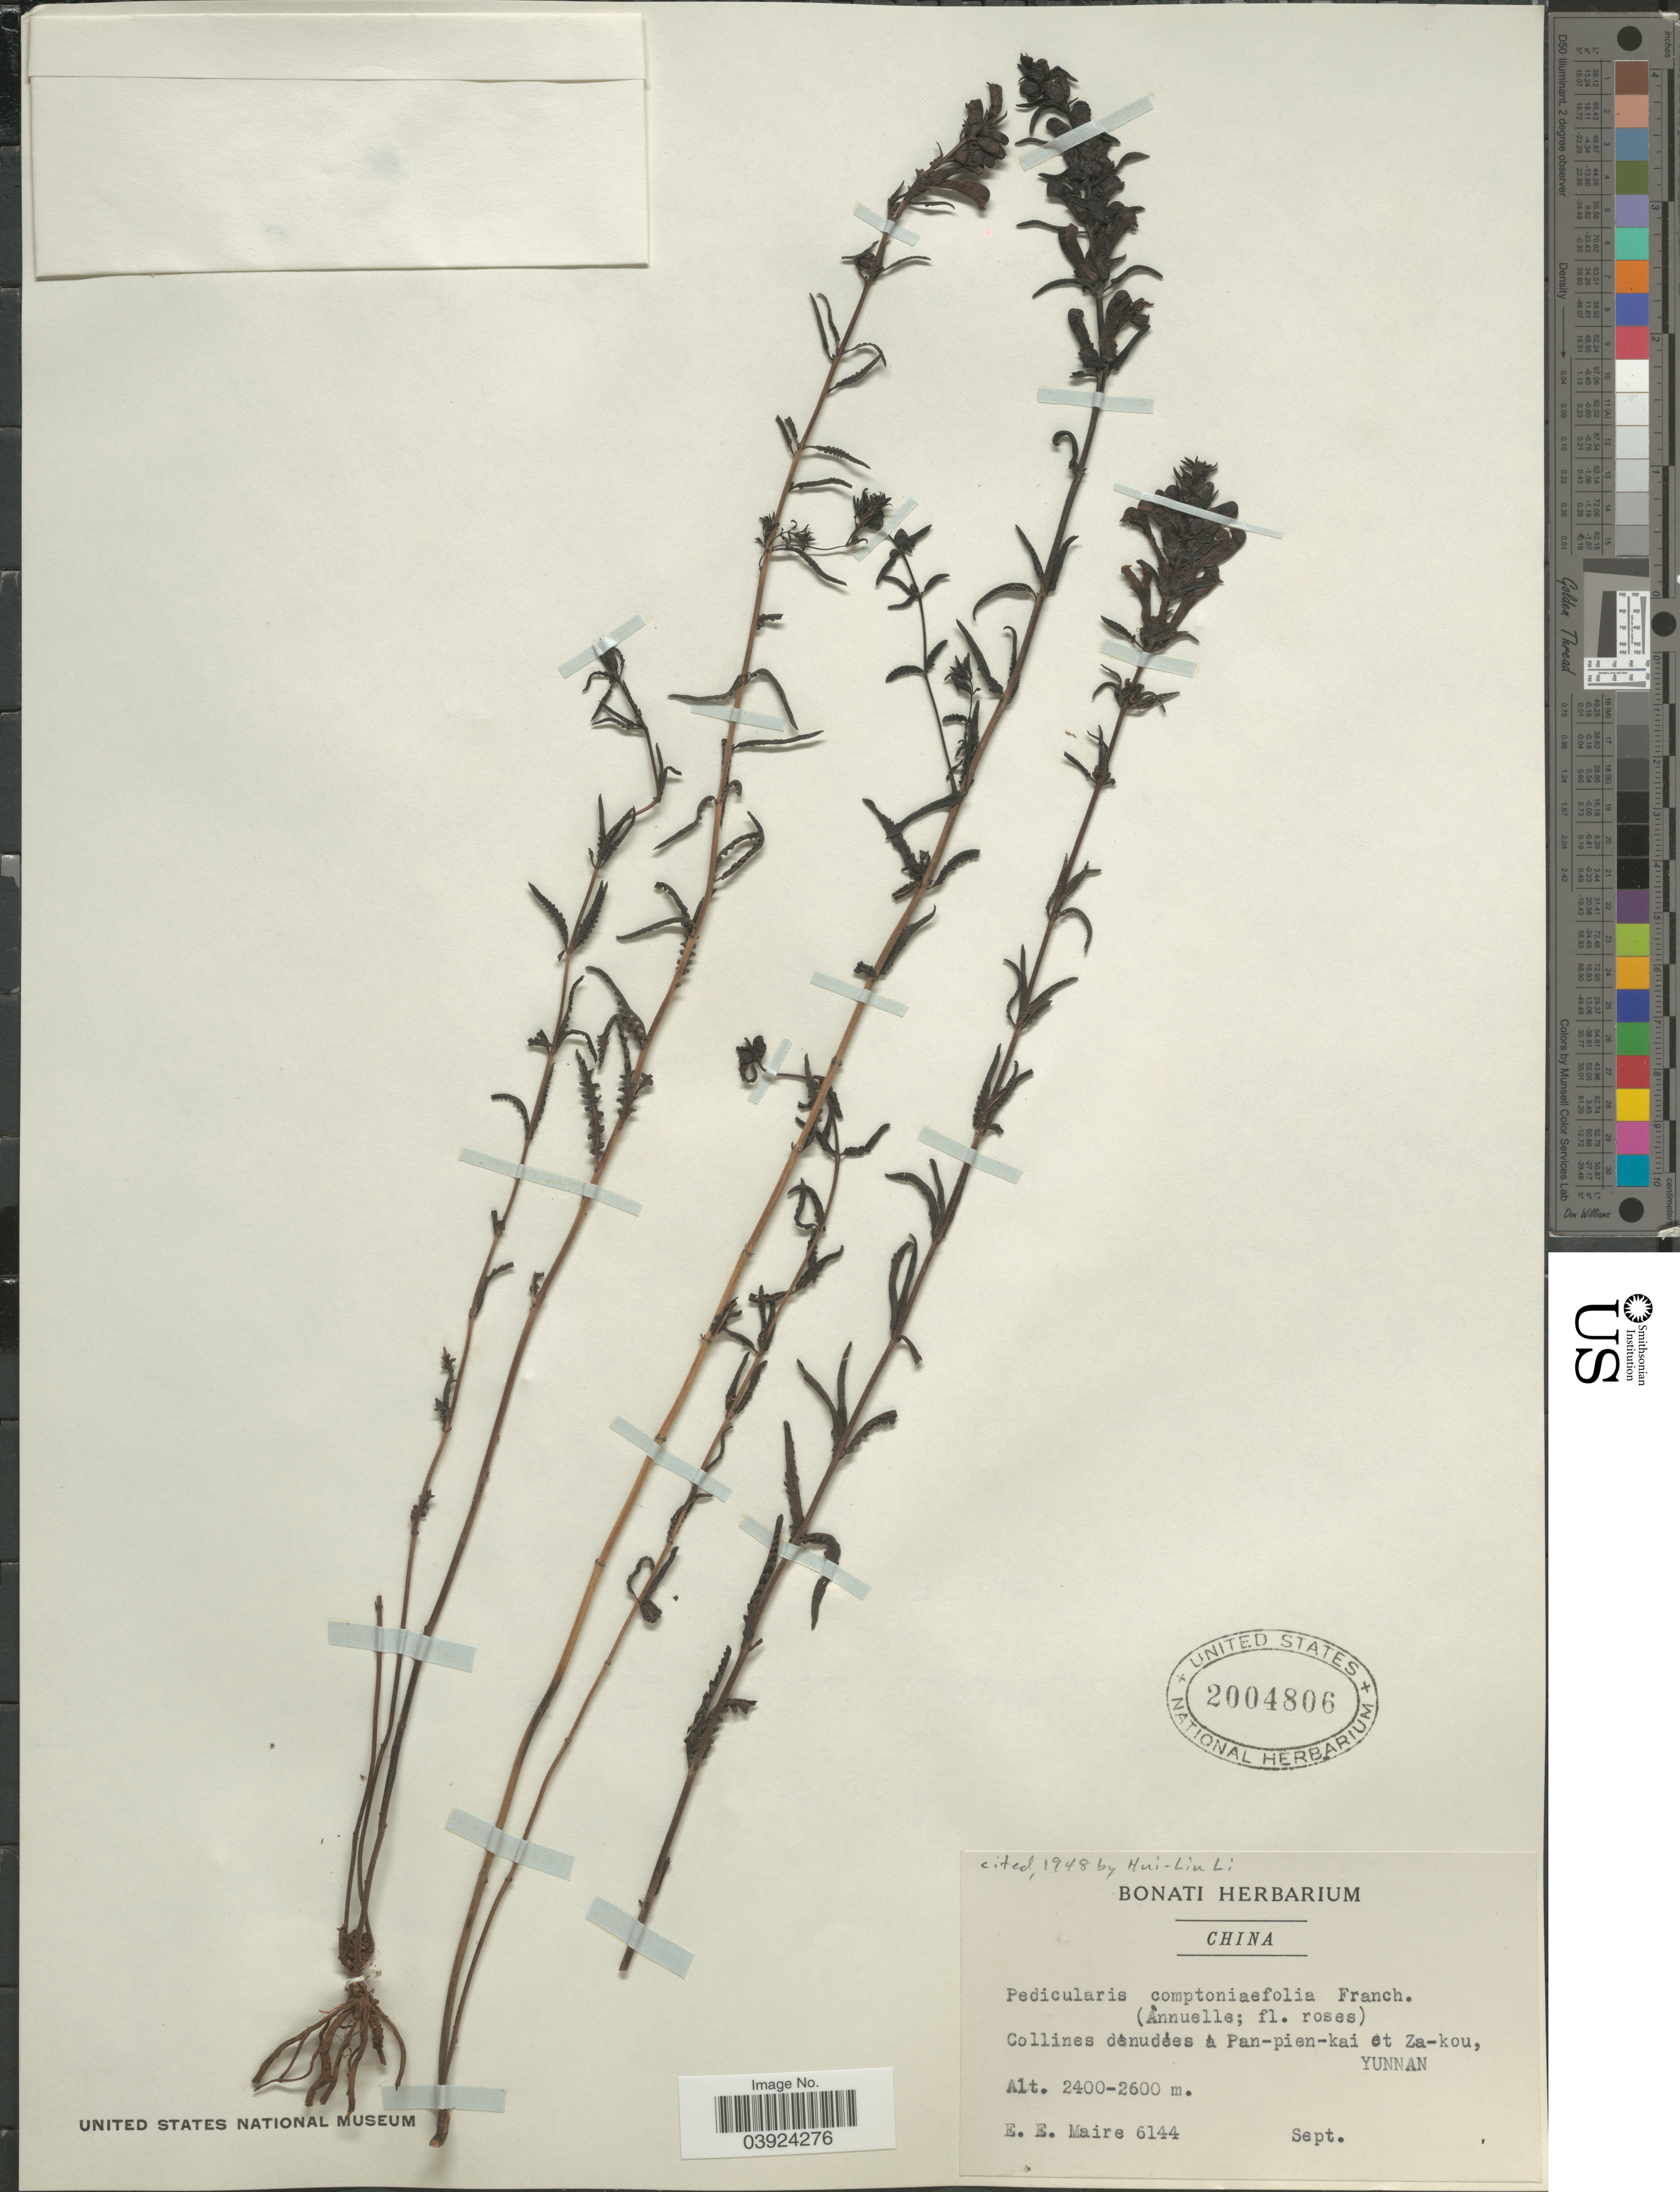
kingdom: Plantae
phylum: Tracheophyta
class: Magnoliopsida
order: Lamiales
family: Orobanchaceae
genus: Pedicularis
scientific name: Pedicularis comptoniaefolia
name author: Franch. ex Maxim.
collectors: E. E. Maire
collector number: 6144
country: China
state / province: Yunnan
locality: Collines dénudées á Pan-pien-kai et Za-kou.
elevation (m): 2400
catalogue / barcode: US 2004806